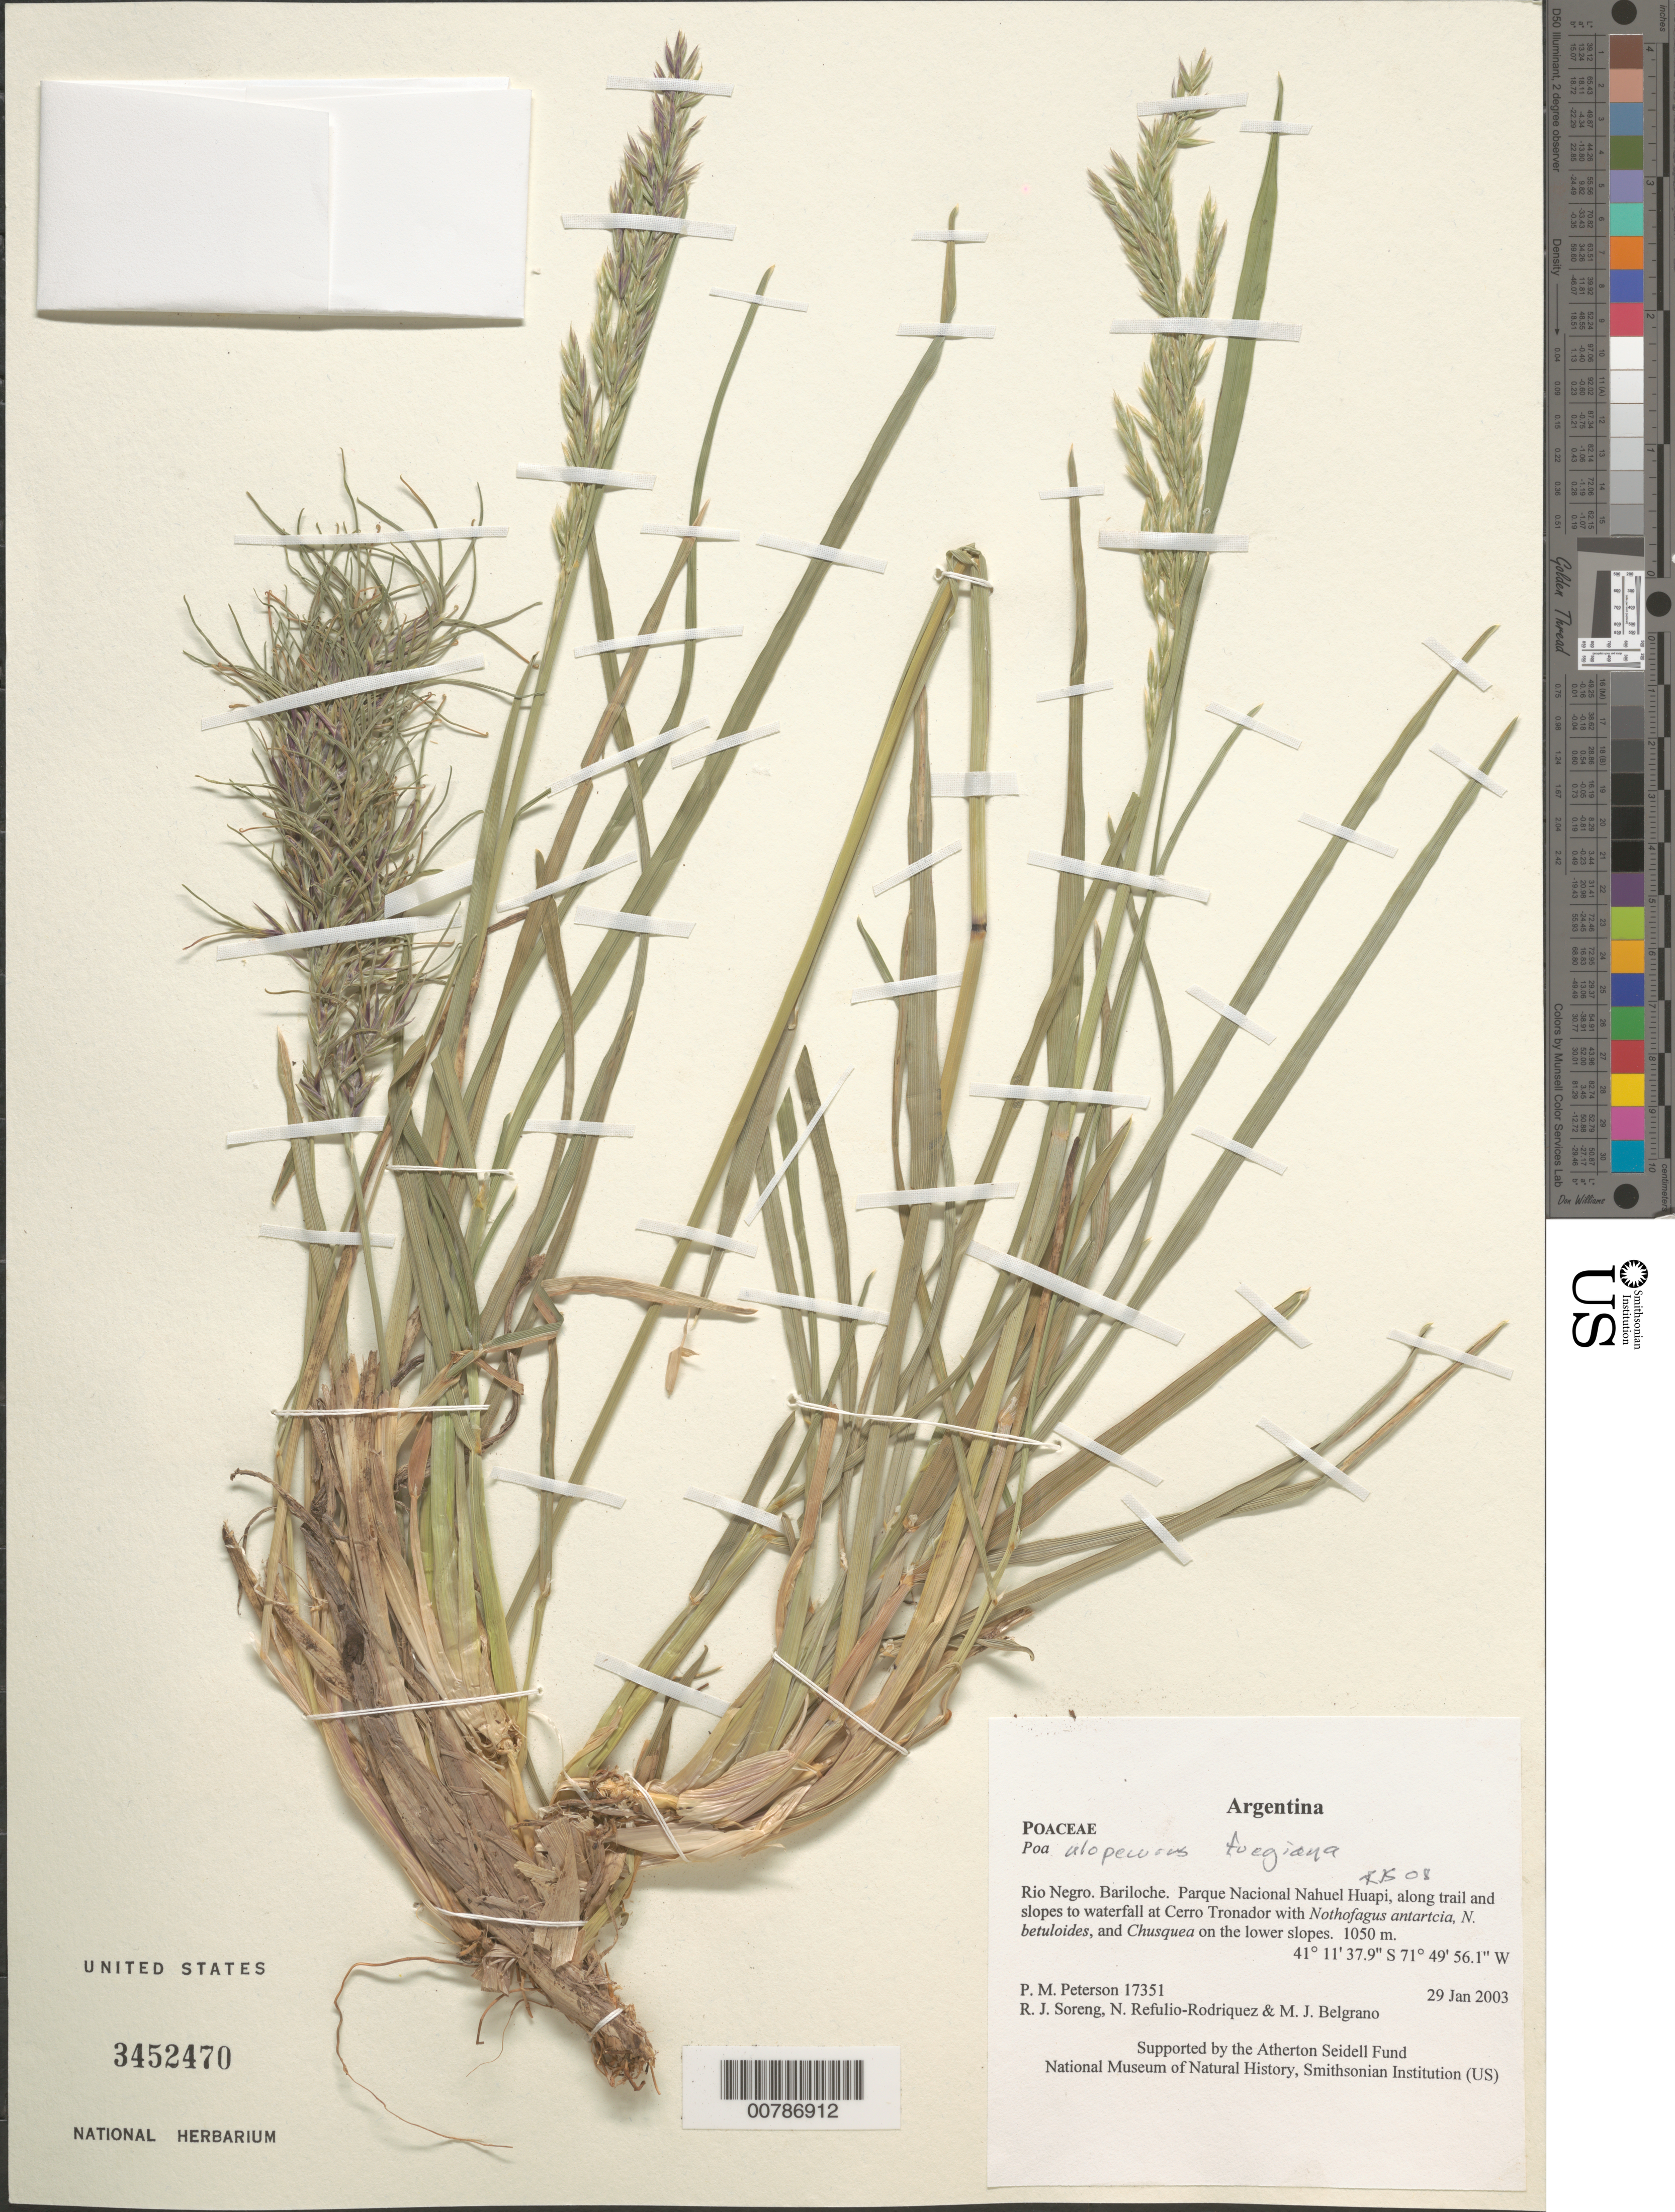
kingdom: Plantae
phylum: Tracheophyta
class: Liliopsida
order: Poales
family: Poaceae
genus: Poa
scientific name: Poa sp.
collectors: P. M. Peterson, R. J. Soreng, N. Refulio-Rodríguez & M. Belgrano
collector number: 17351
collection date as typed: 29 Jan 2003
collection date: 2003-01-29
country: Argentina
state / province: Rio Negro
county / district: Bariloche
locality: Parque Nacional Nahuel Huapi, along trail and slopes to waterfall at Cerro Tronador with Nothofagus antartcia, N. betuloides, and Chusquea on the lower slopes.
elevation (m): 1050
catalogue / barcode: US 3452470